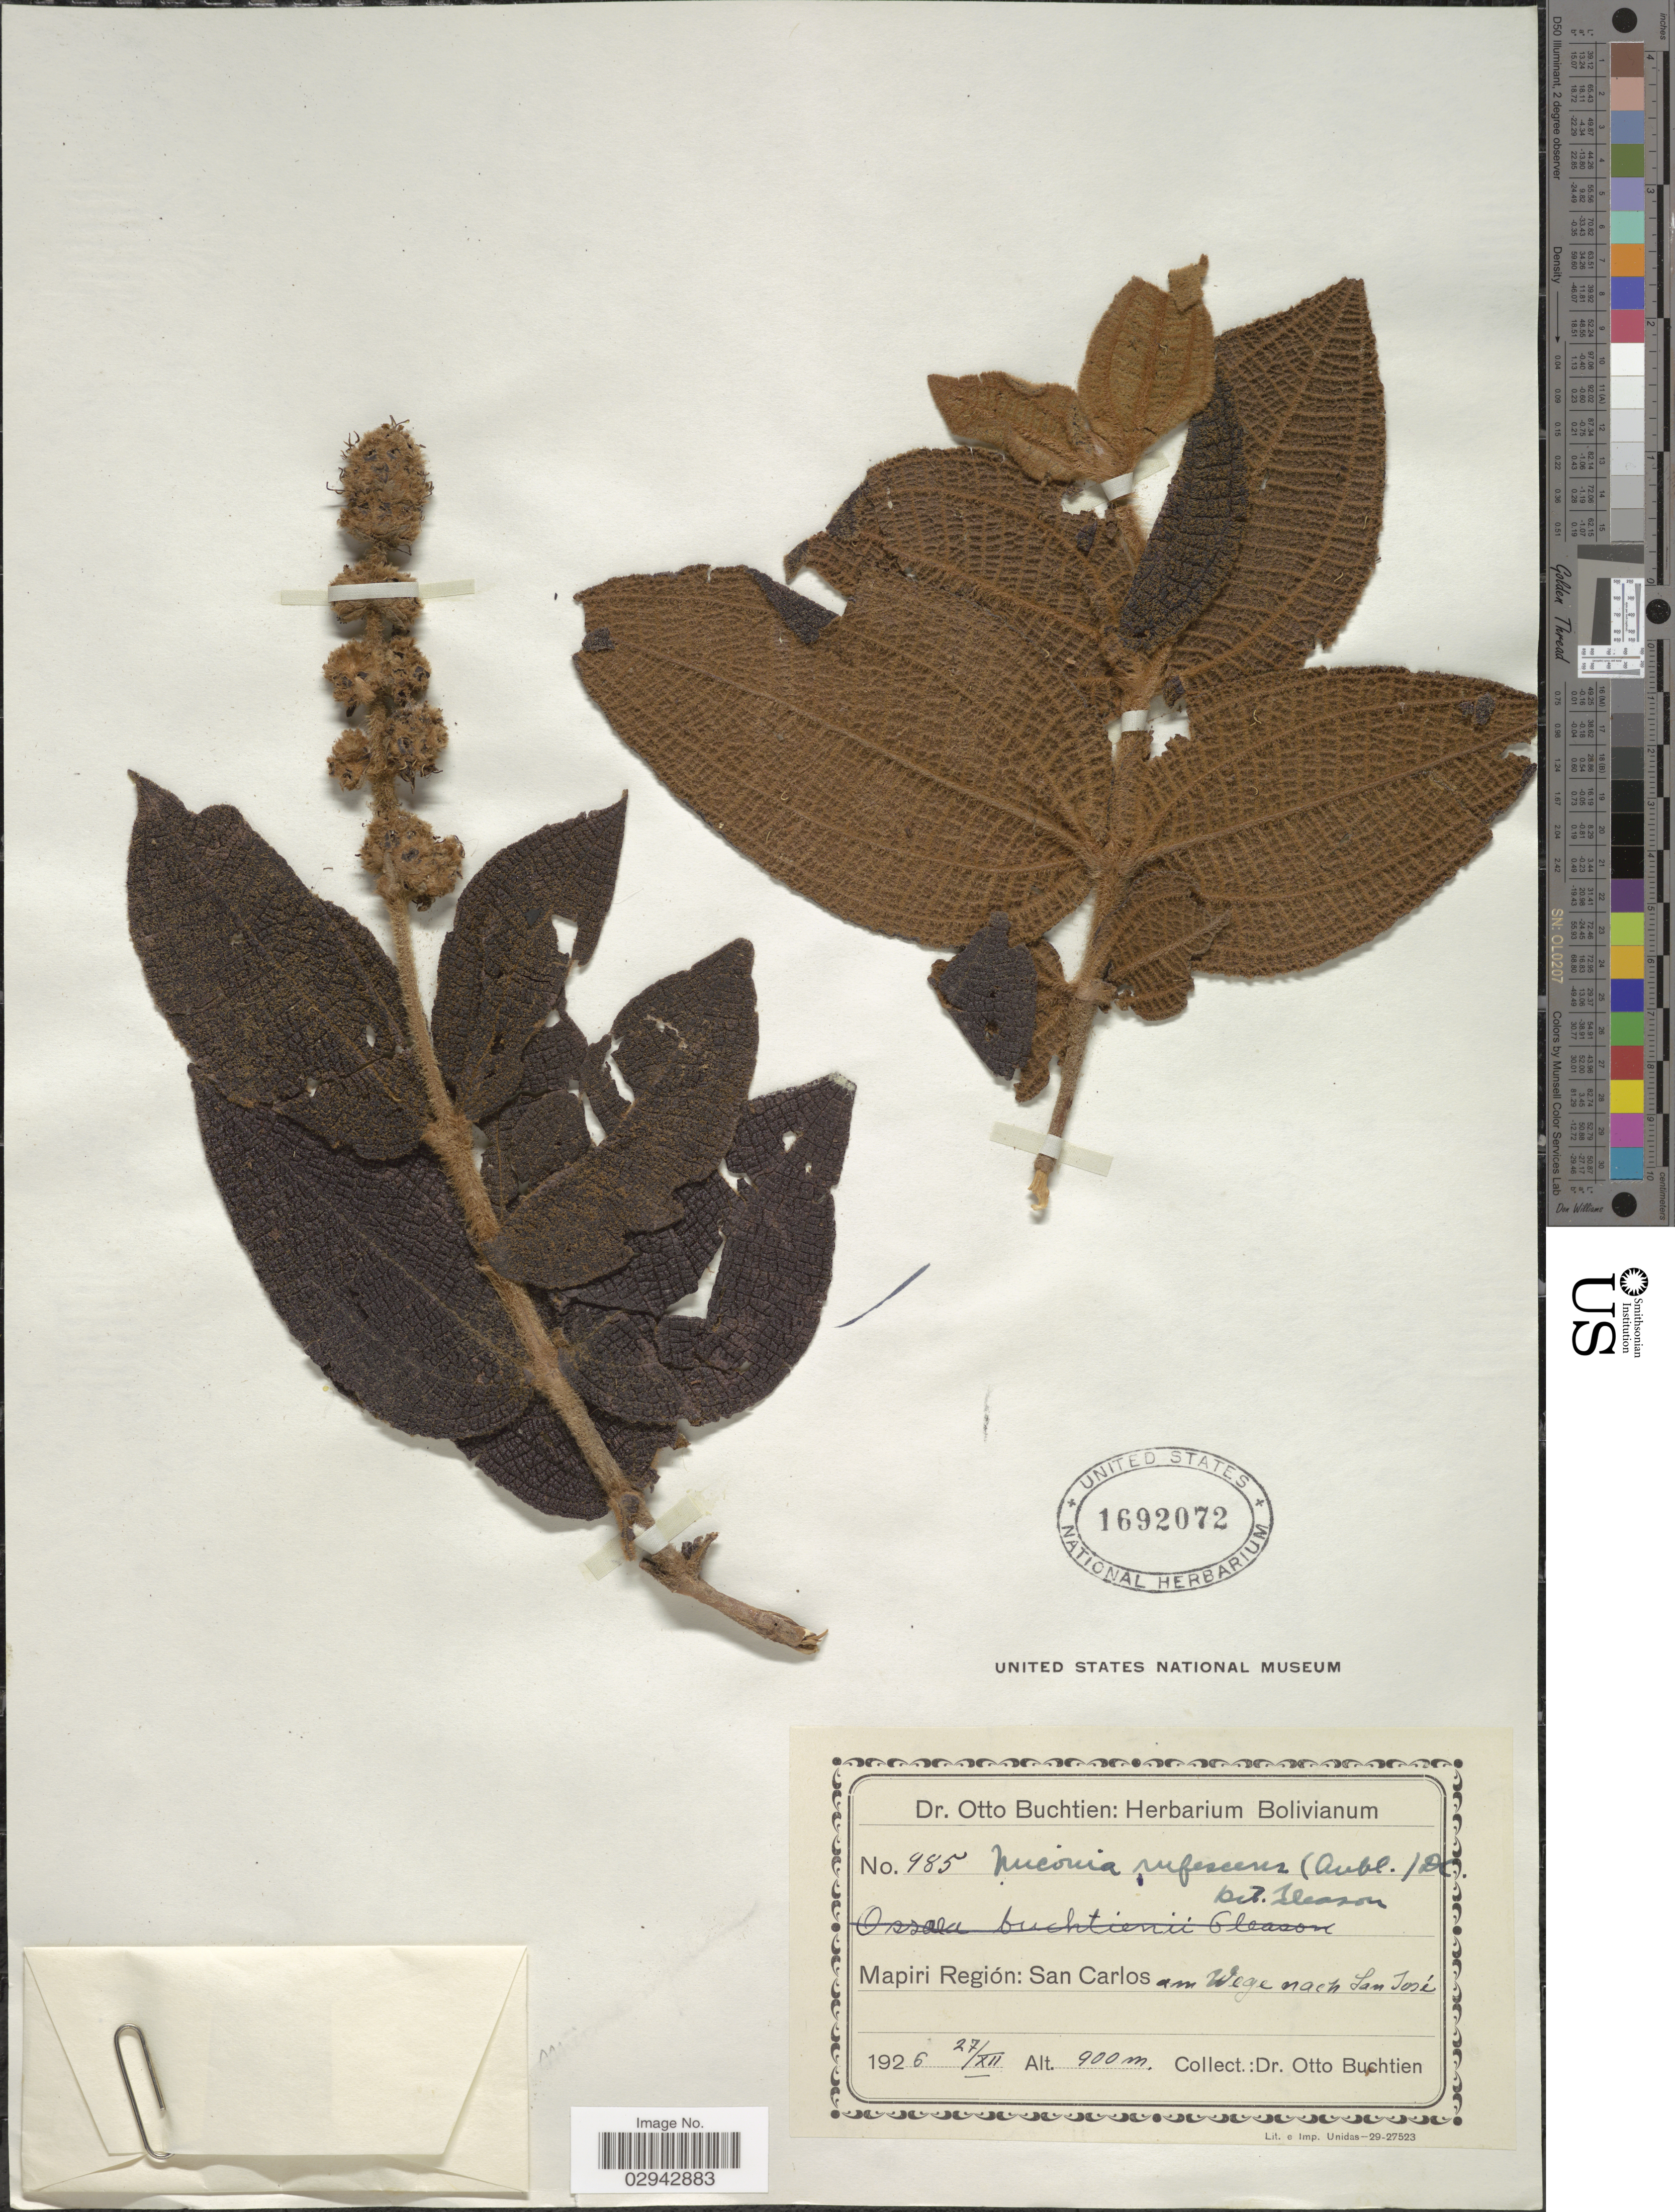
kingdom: Plantae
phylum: Tracheophyta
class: Magnoliopsida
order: Myrtales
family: Melastomataceae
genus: Miconia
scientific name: Miconia rufescens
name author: (Aubl.) DC.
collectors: O. Buchtien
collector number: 985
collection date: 1926-12-27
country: Bolivia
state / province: La Paz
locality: Mapiri Región: San Carlos am Wege nach San José.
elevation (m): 900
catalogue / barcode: US 1692072